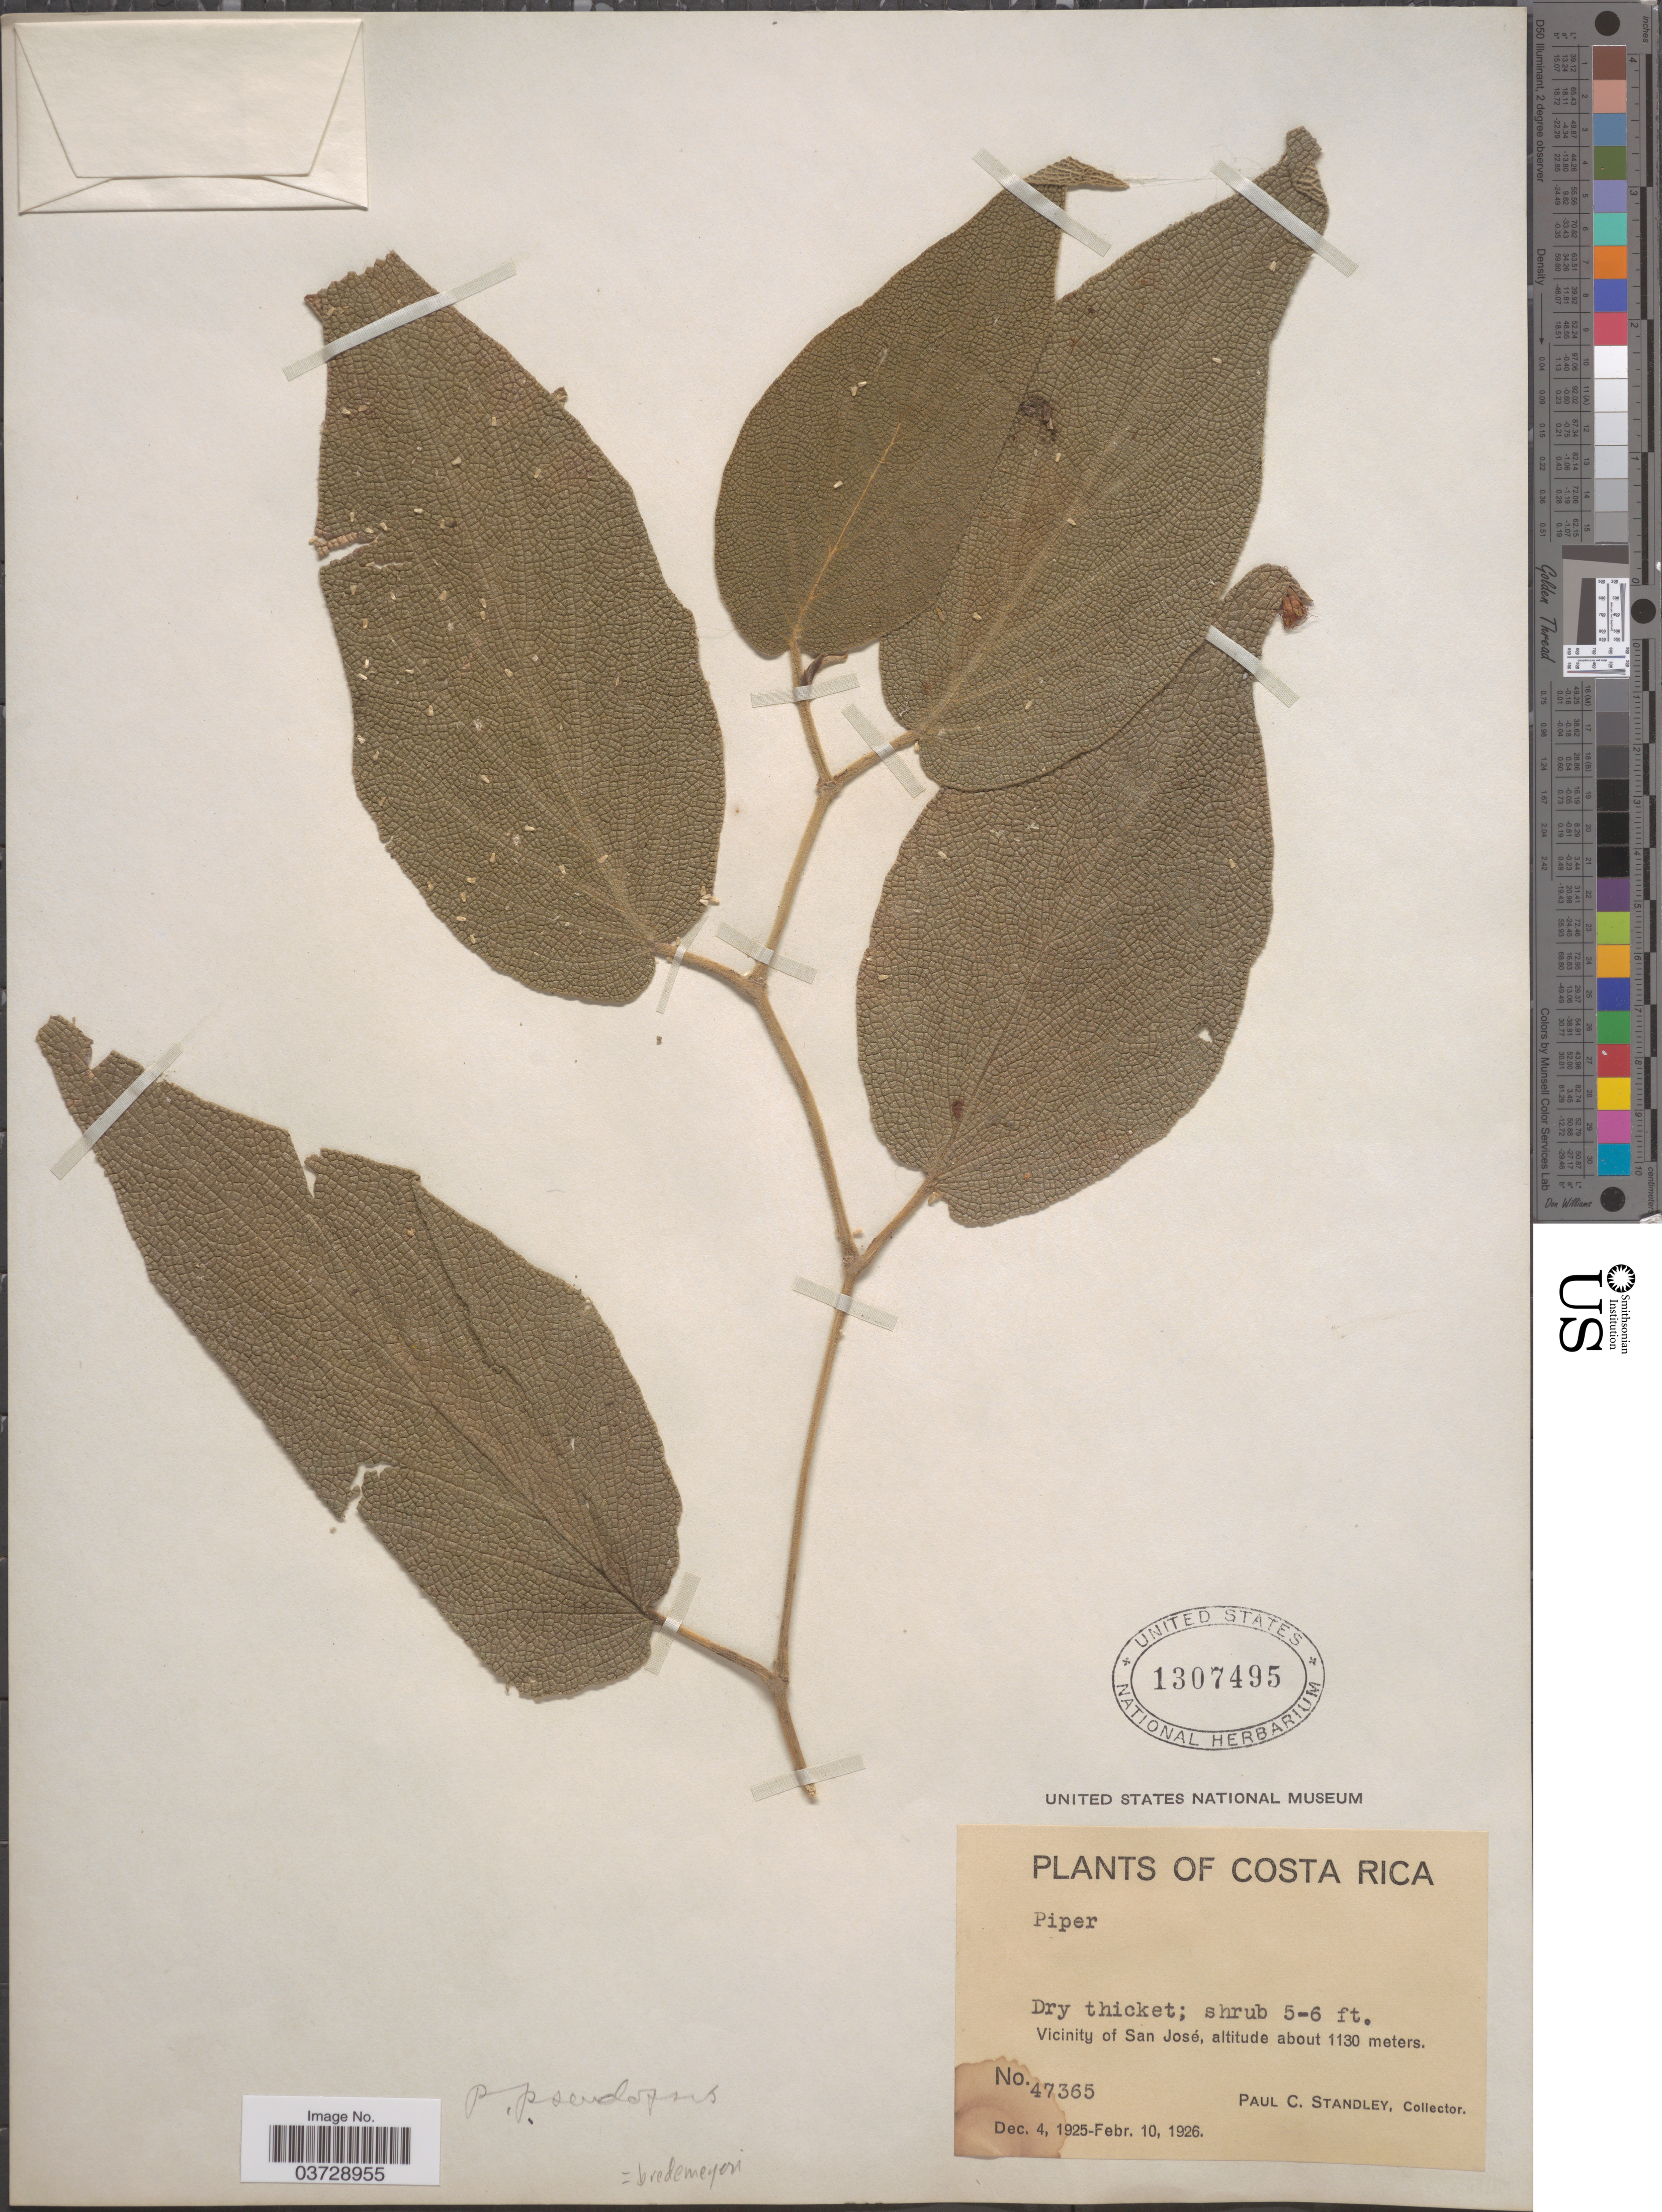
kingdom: Plantae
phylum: Tracheophyta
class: Magnoliopsida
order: Piperales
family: Piperaceae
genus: Piper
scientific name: Piper bredemeyeri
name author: J. Jacq.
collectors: P. C. Standley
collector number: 47365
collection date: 1925-12-04/1926-02-10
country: Costa Rica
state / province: San José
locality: Vicinity of San José.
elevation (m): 1130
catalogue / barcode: US 1307495